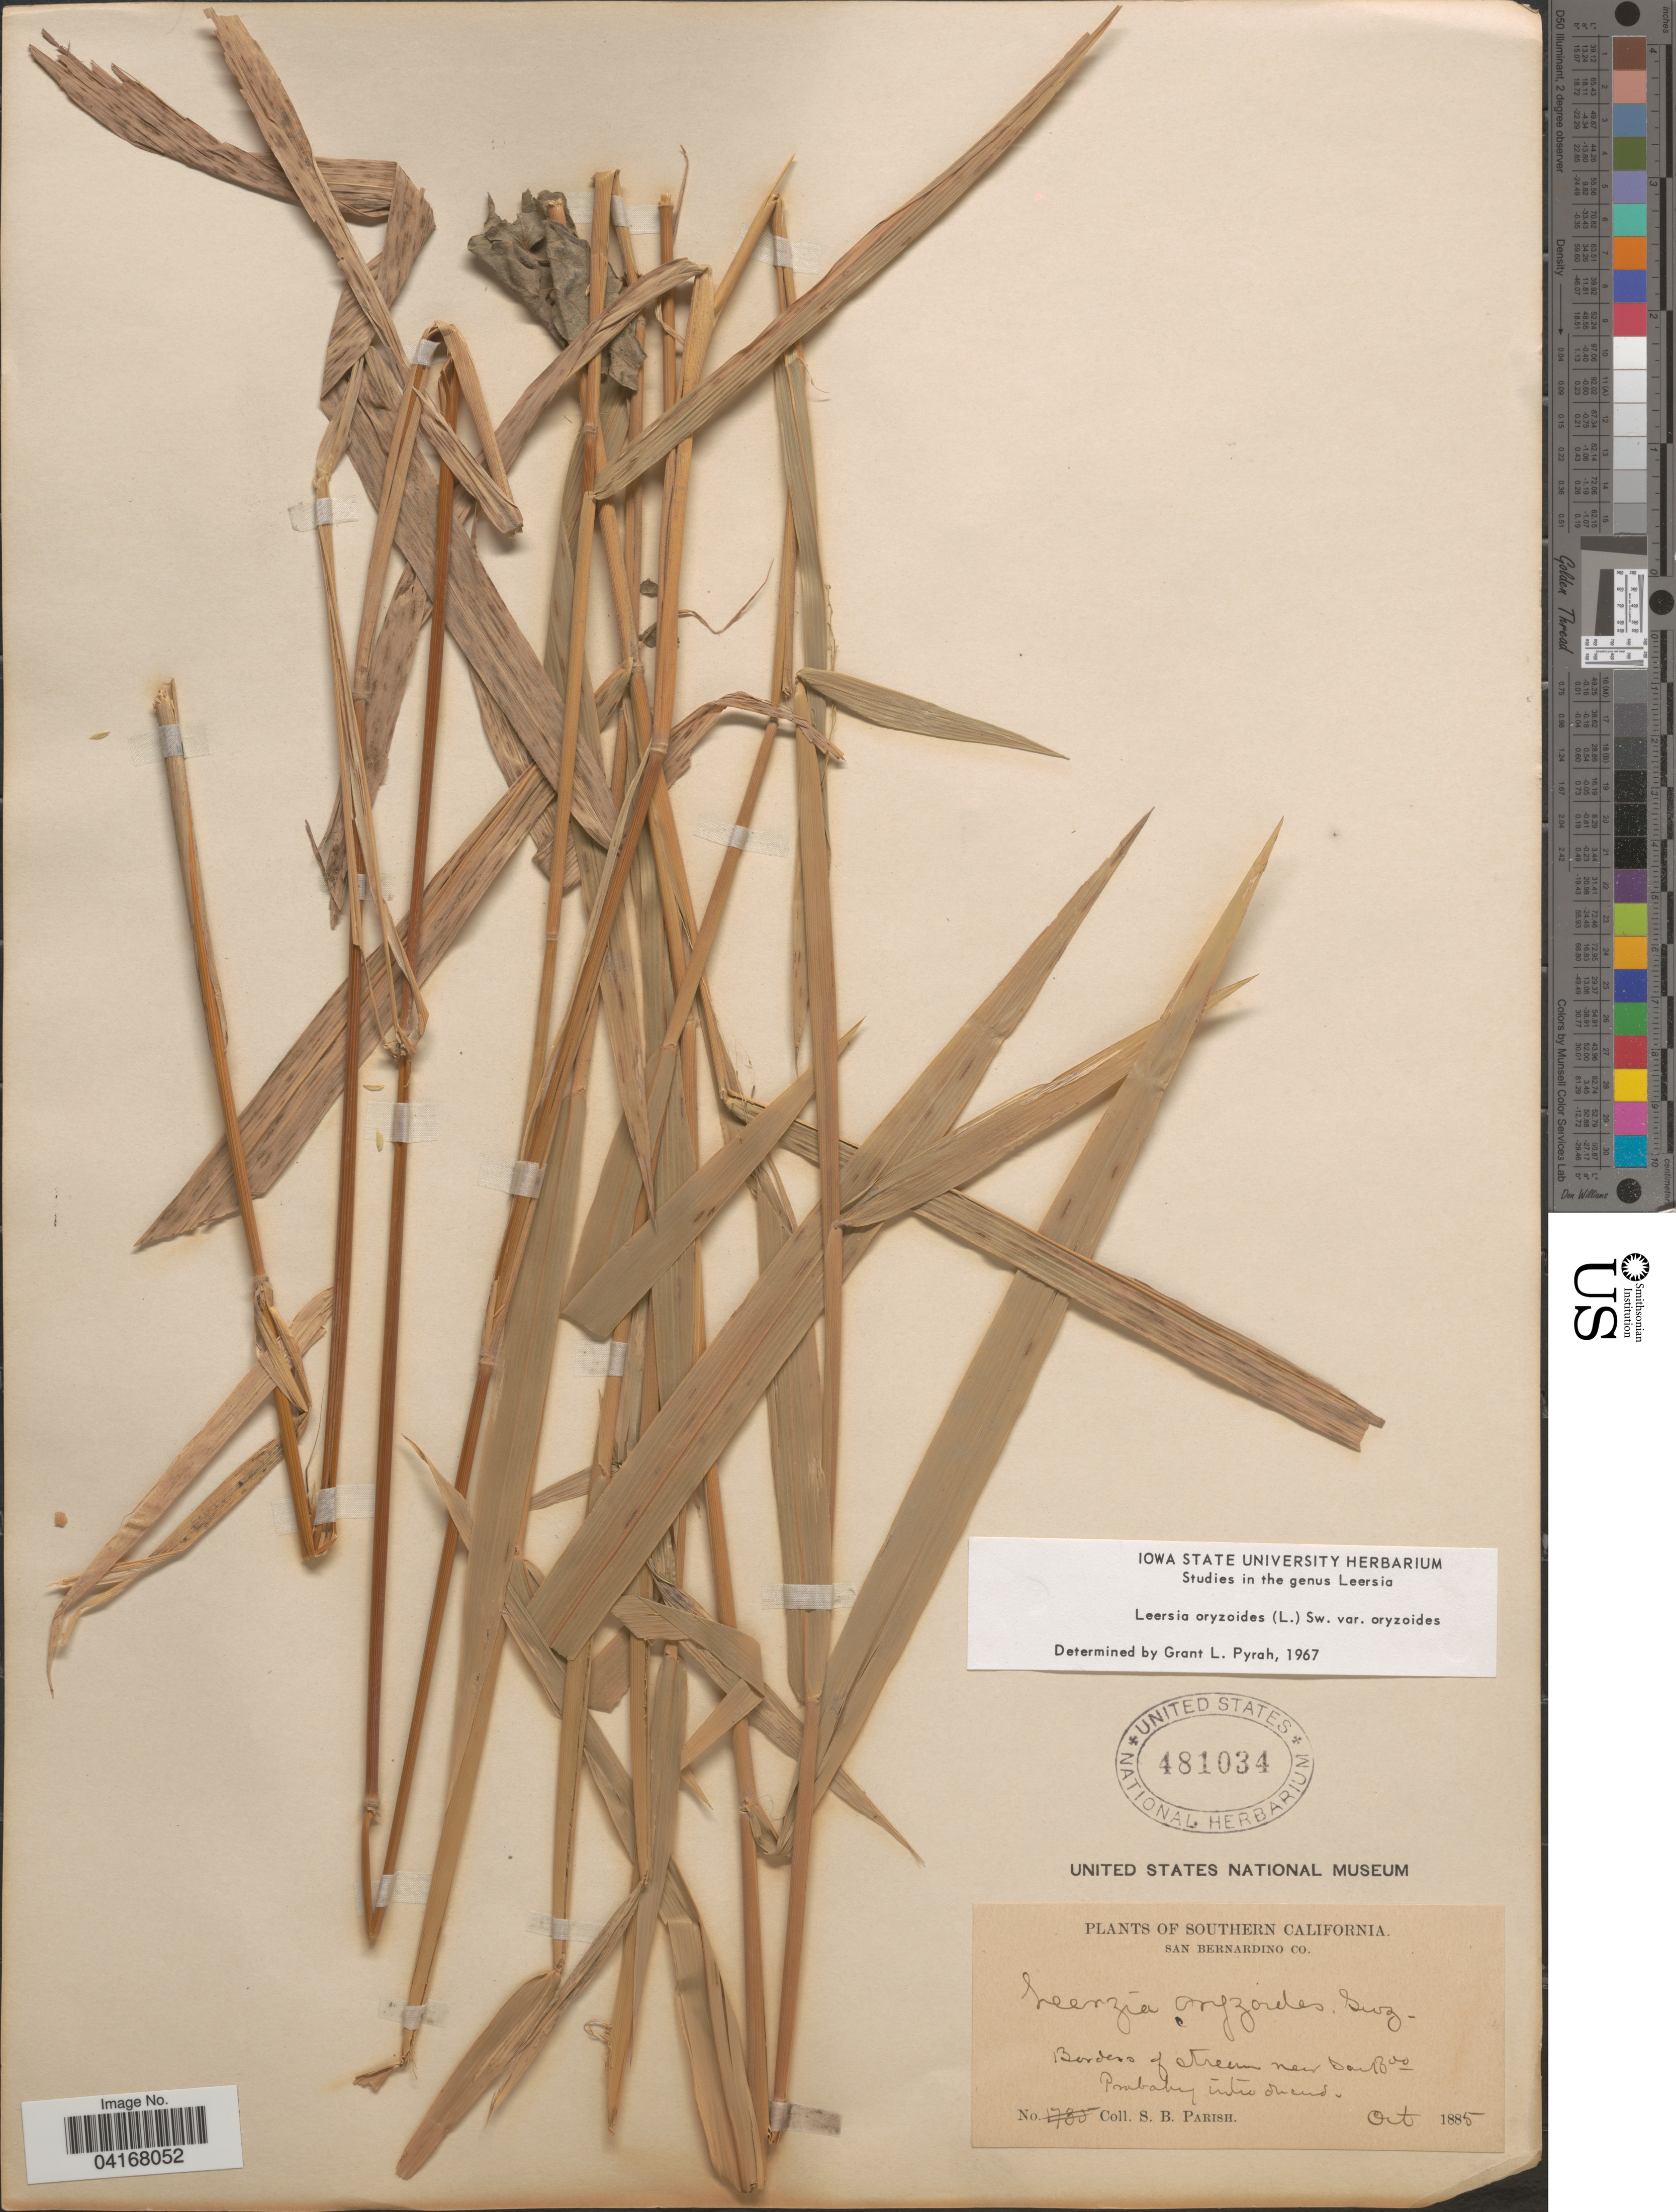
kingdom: Plantae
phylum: Tracheophyta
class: Liliopsida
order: Poales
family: Poaceae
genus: Leersia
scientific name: Leersia oryzoides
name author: (L.) Sw.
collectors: S. B. Parish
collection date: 1885-10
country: United States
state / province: California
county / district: San Bernardino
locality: Southern California. San Bernardino Co. Borders of stream near San Bdo.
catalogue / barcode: US 481034